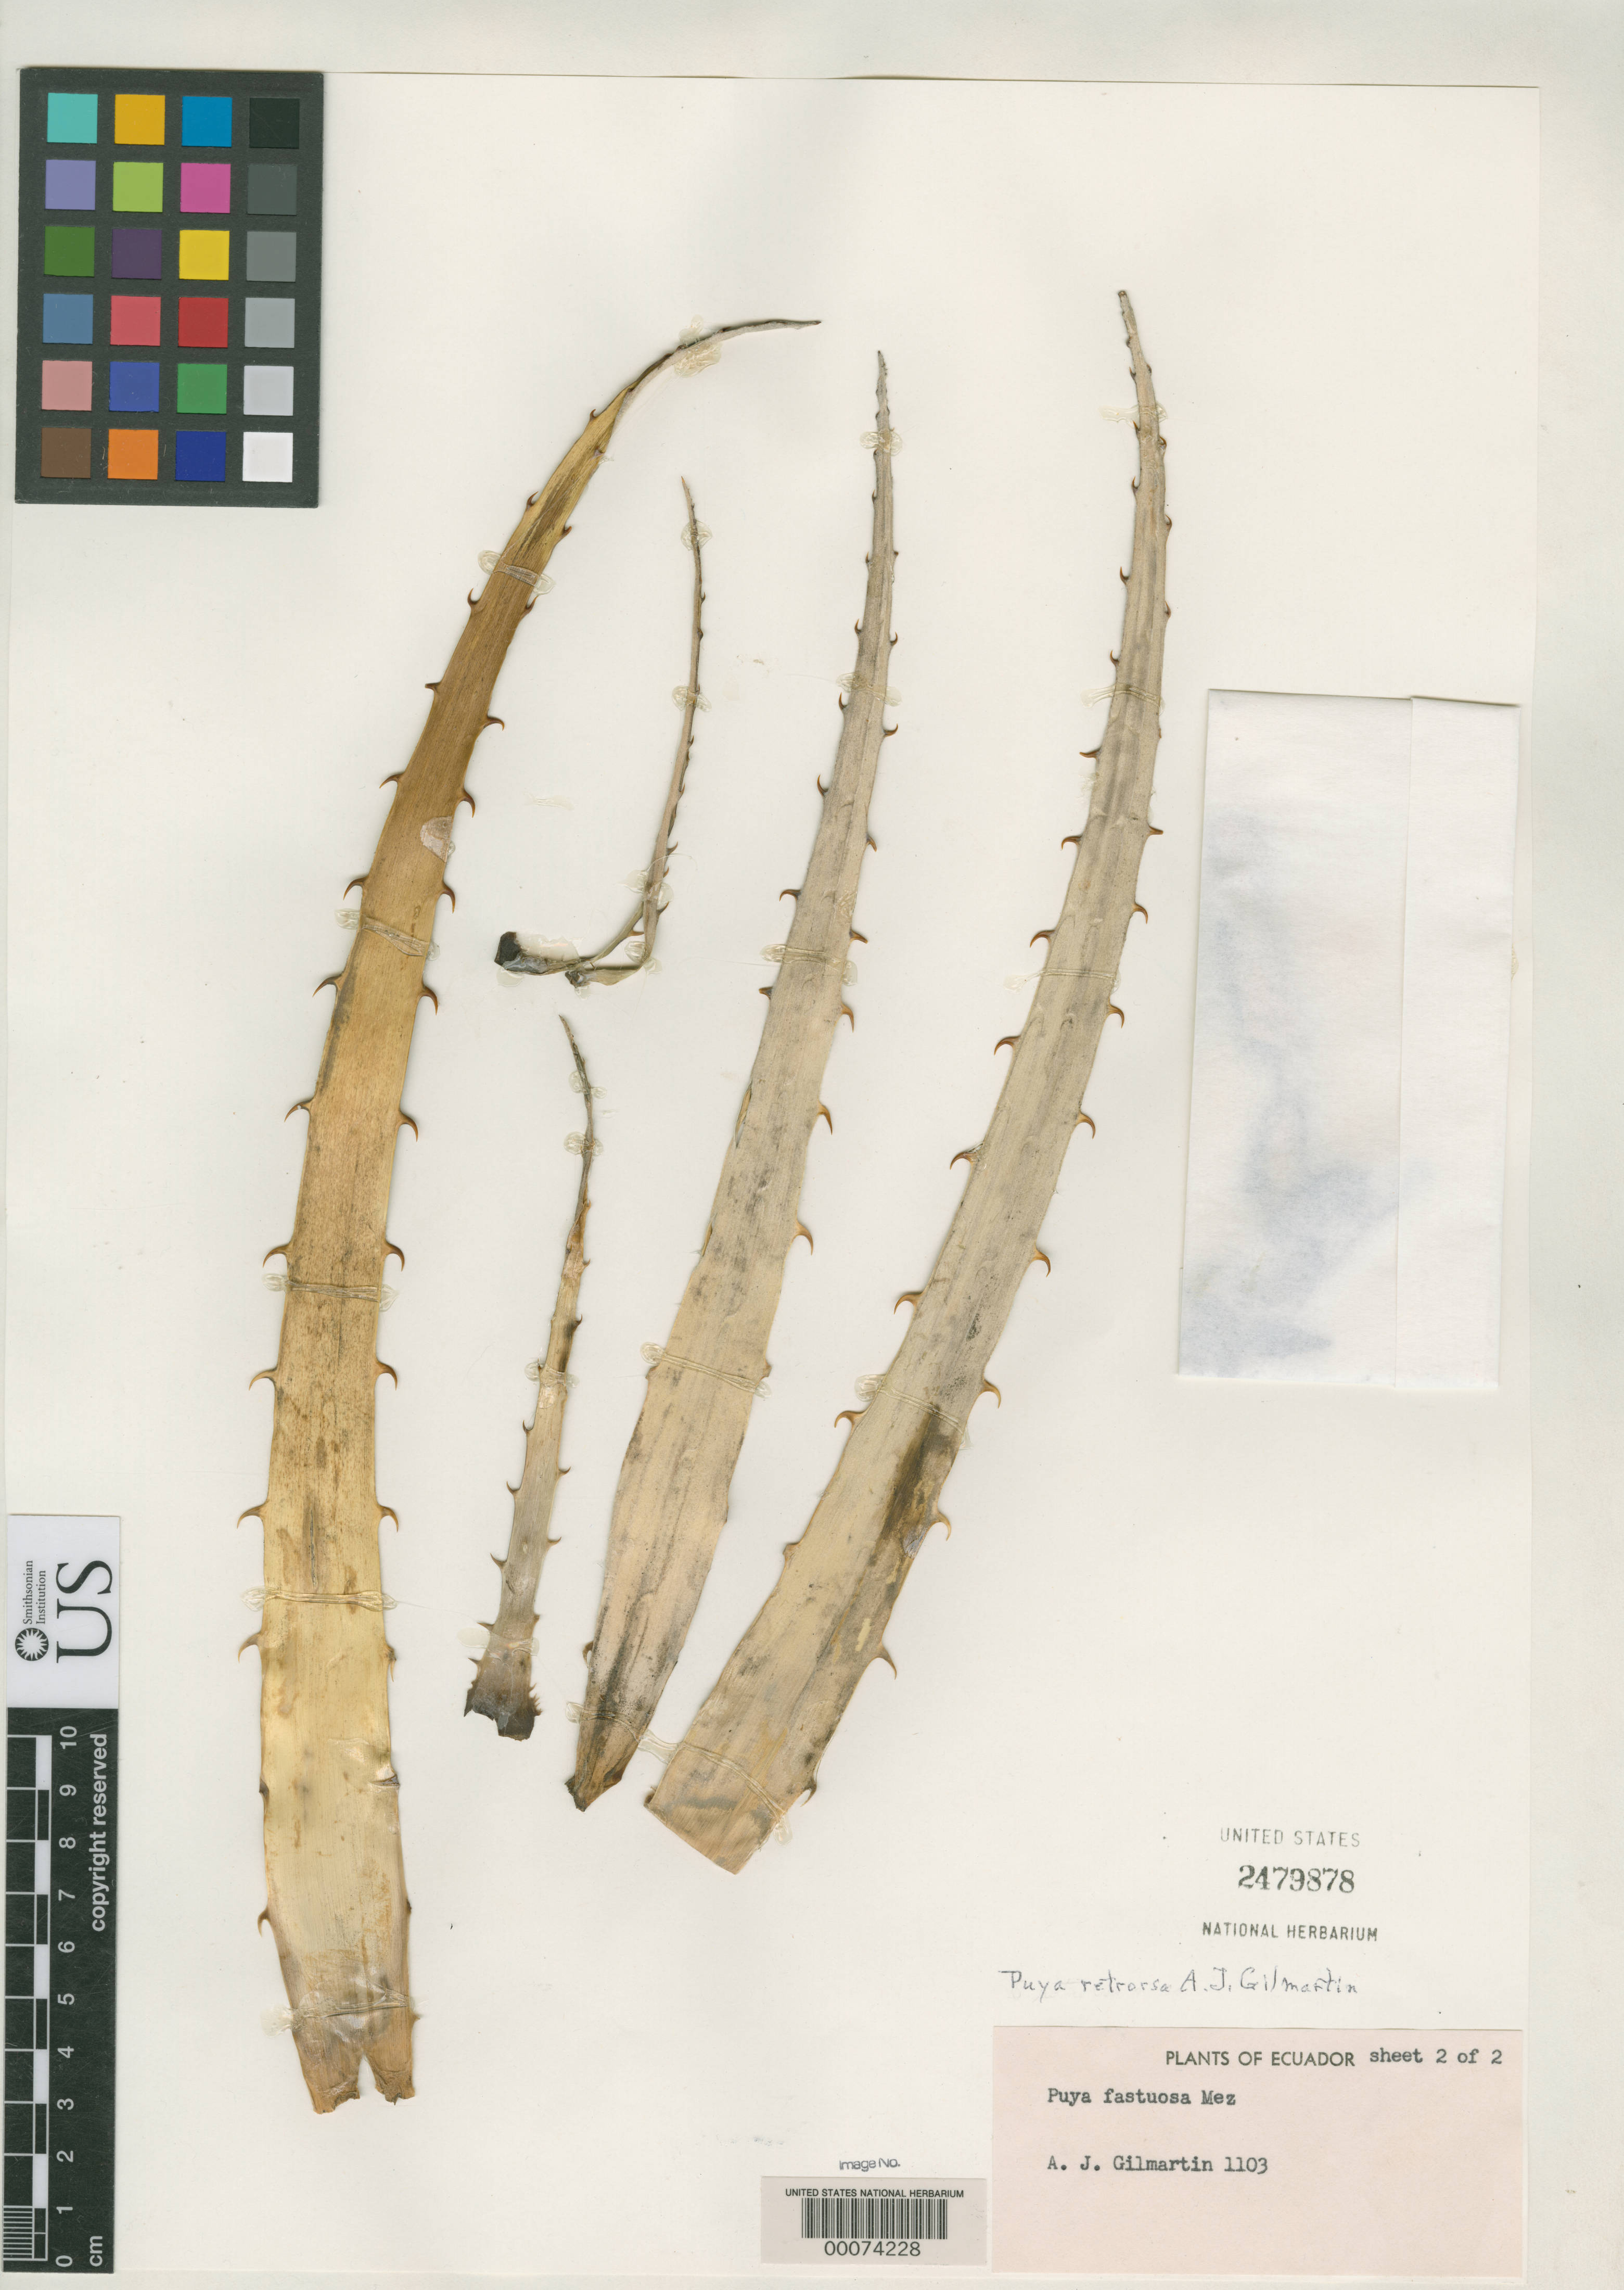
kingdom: Plantae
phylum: Tracheophyta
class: Liliopsida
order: Poales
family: Bromeliaceae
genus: Puya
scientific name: Puya retrorsa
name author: Gilmartin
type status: Holotype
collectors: A. J. Gilmartin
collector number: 1103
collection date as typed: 08 Aug 1965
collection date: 1965-08-08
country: Ecuador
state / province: Tungurahua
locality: Km 63 Ambato - Cuenca, Paramo.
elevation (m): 3450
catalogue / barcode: US 2479878